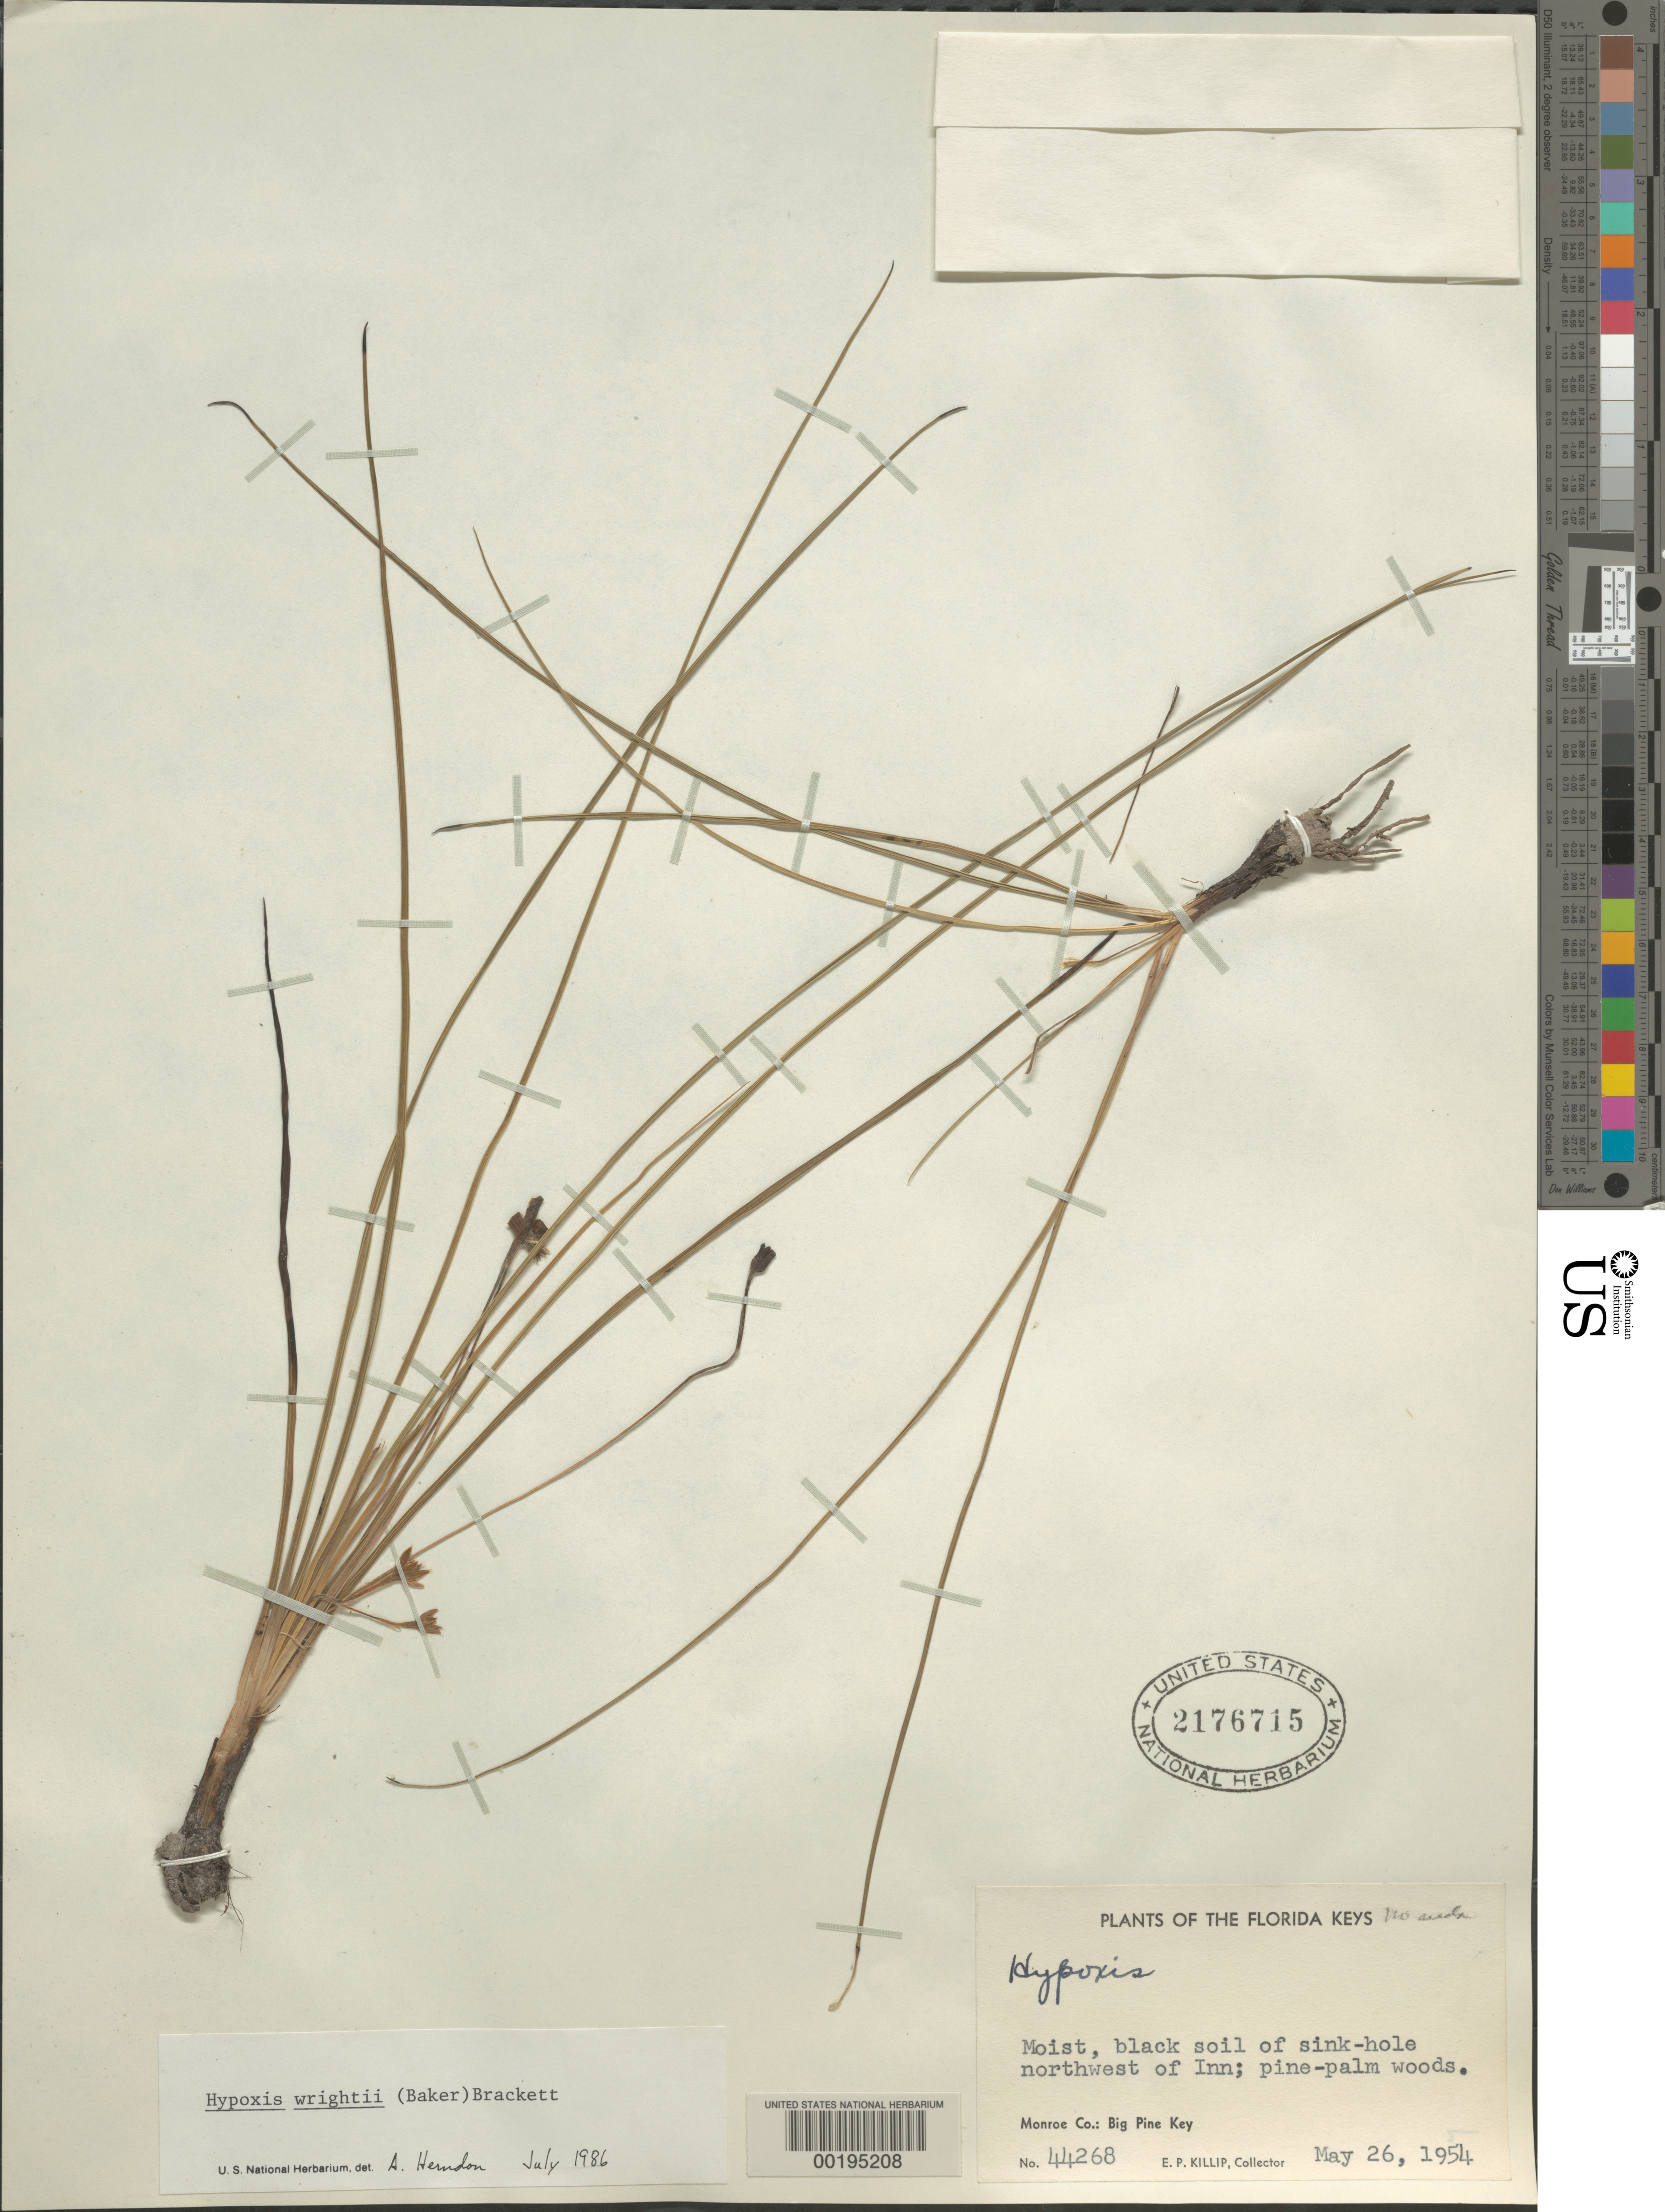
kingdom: Plantae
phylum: Tracheophyta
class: Liliopsida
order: Asparagales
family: Hypoxidaceae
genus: Hypoxis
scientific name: Hypoxis wrightii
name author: (Baker) Brackett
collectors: E. P. Killip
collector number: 44268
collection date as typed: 26 May 1954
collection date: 1954-05-26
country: United States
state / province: Florida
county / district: Monroe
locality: Big pine key, nw of inn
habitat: Moist, black soil of sink-hole; pine-palm woods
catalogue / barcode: US 2176715